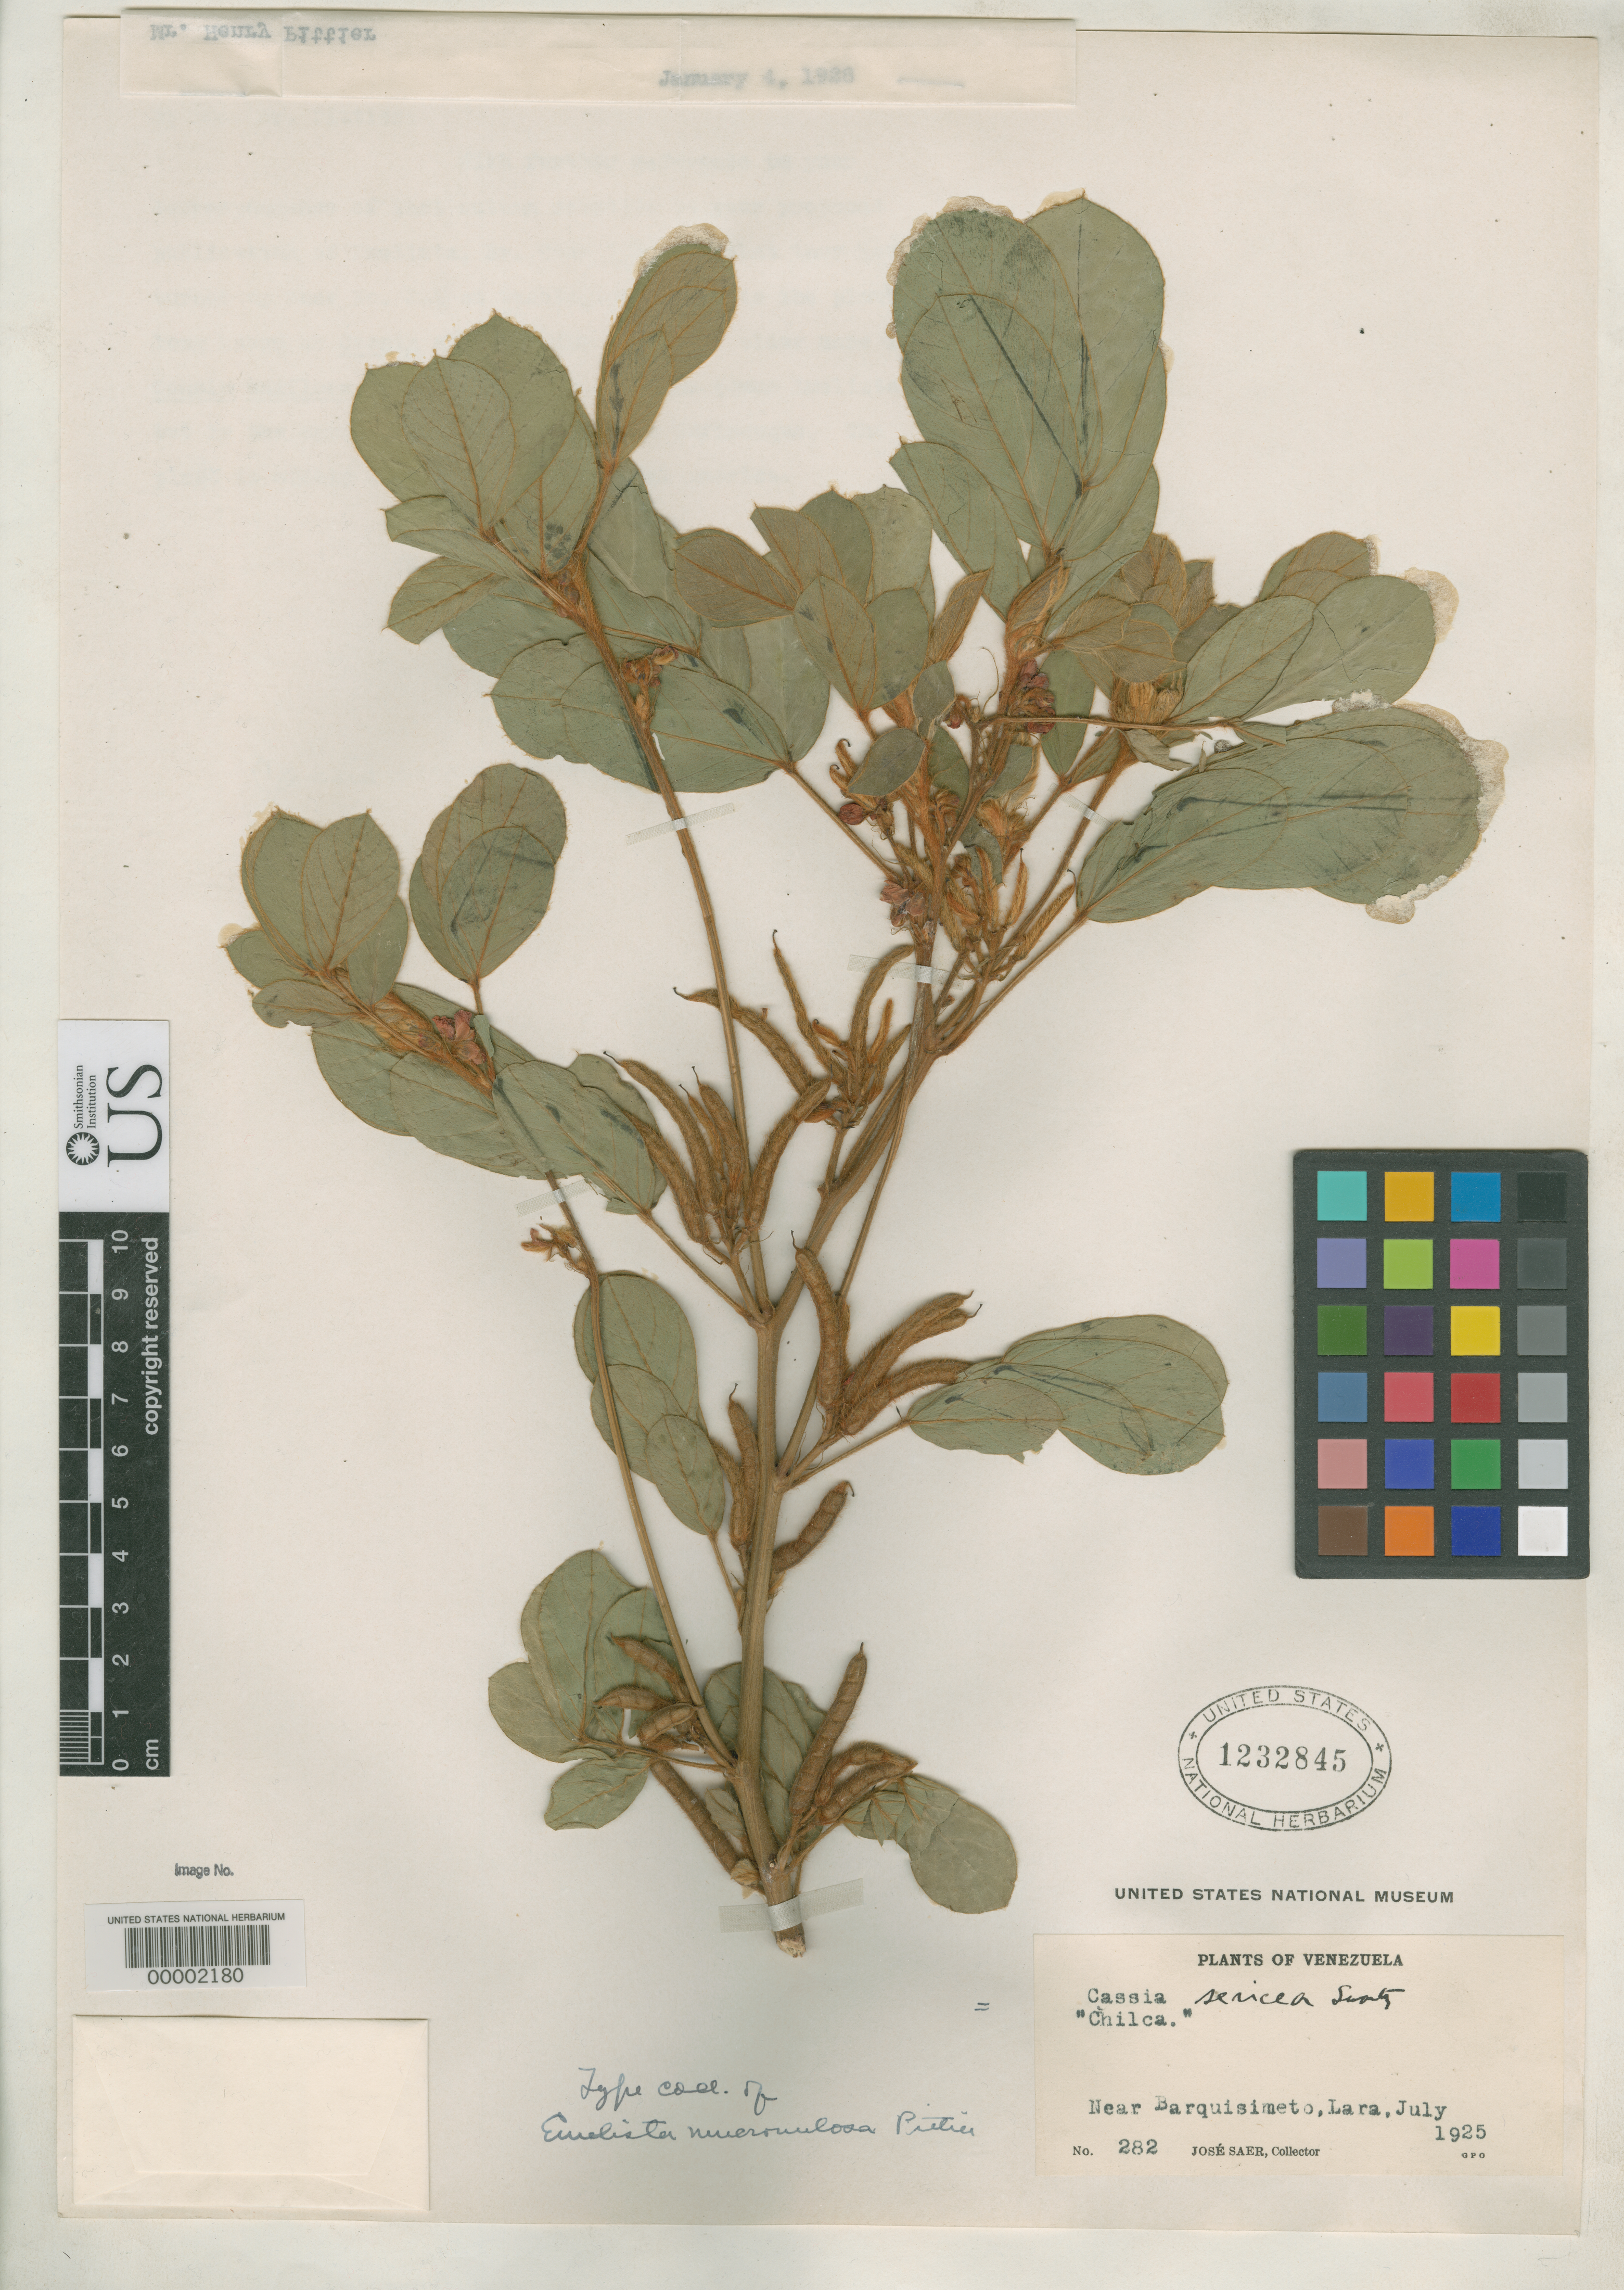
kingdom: Plantae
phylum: Tracheophyta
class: Magnoliopsida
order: Fabales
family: Fabaceae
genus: Emelista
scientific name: Emelista mucronulosa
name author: Pittier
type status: Type Collection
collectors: J. Saer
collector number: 282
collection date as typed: Jul 1925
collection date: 1925-07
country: Venezuela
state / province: Lara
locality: Near Barquisimeto.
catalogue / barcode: US 1232845